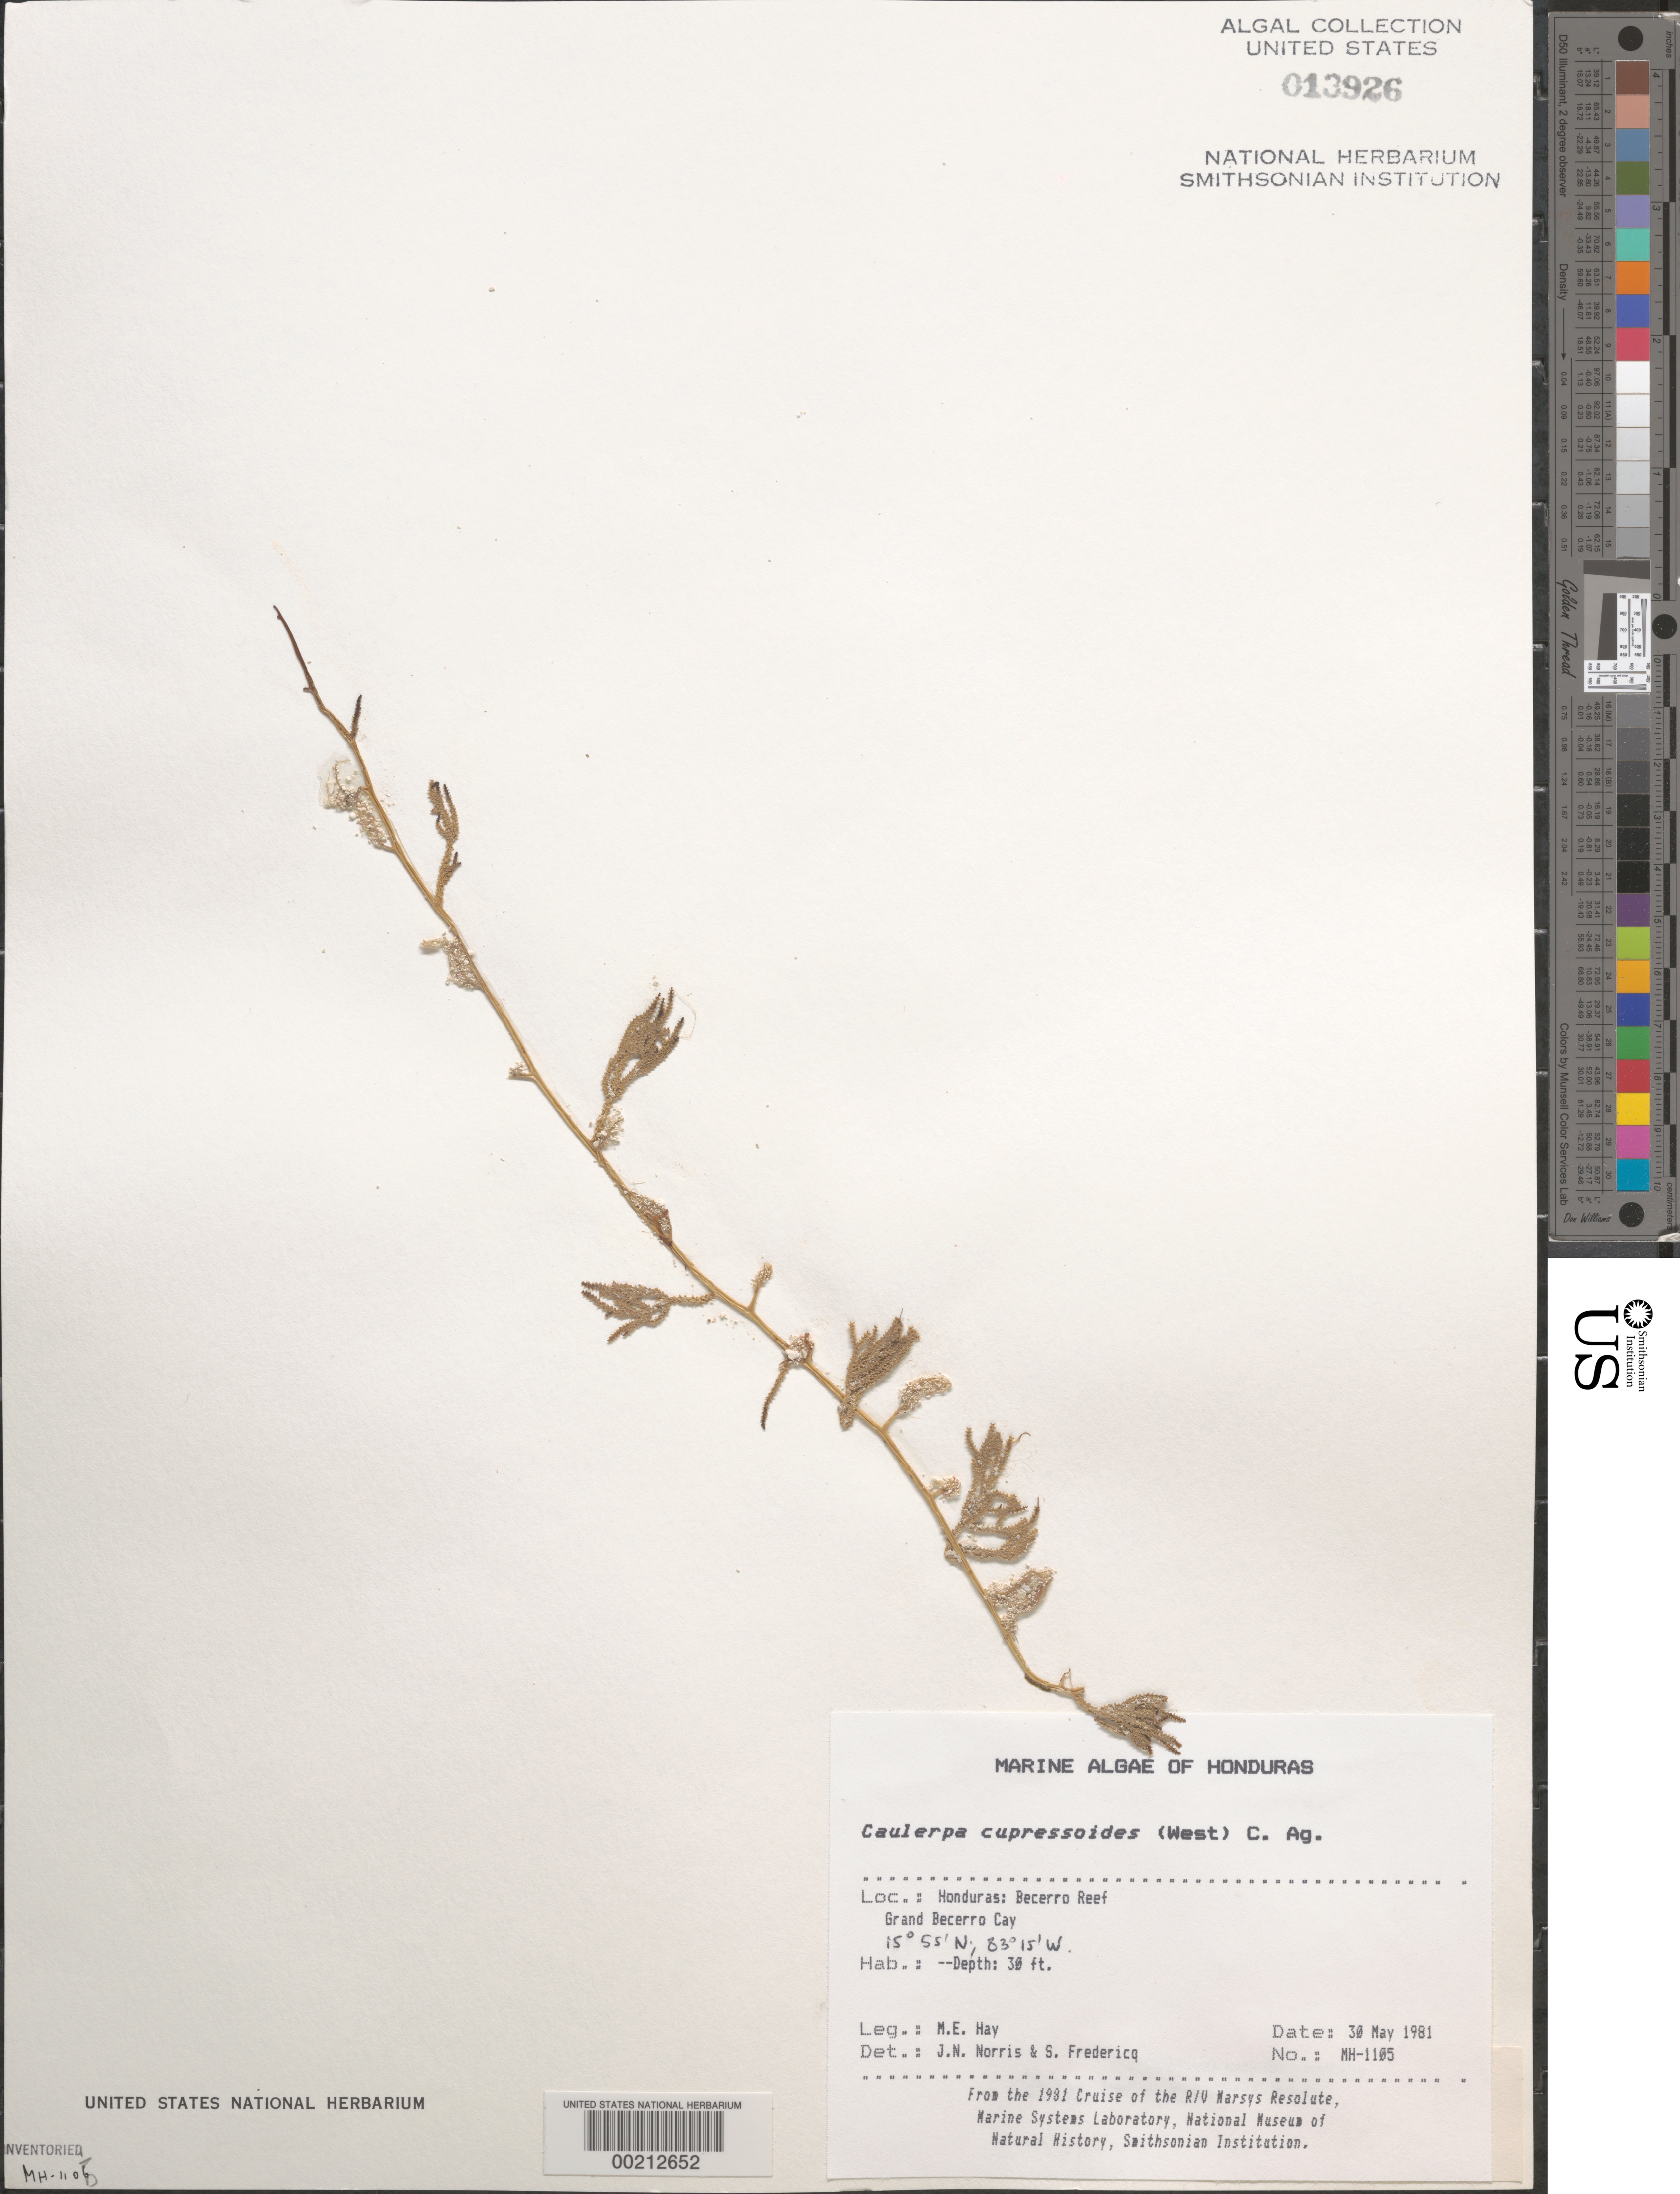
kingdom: Plantae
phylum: Chlorophyta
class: Ulvophyceae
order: Bryopsidales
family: Caulerpaceae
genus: Caulerpa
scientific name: Caulerpa cupressoides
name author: (Vahl) C. Agardh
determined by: Norris, J. N.; Fredericq, S.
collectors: M. E. Hay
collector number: MEH-1105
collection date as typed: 30 May 1981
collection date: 1981-05-30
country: Honduras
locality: Becerro reef, grand becerro cay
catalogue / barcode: US 13926